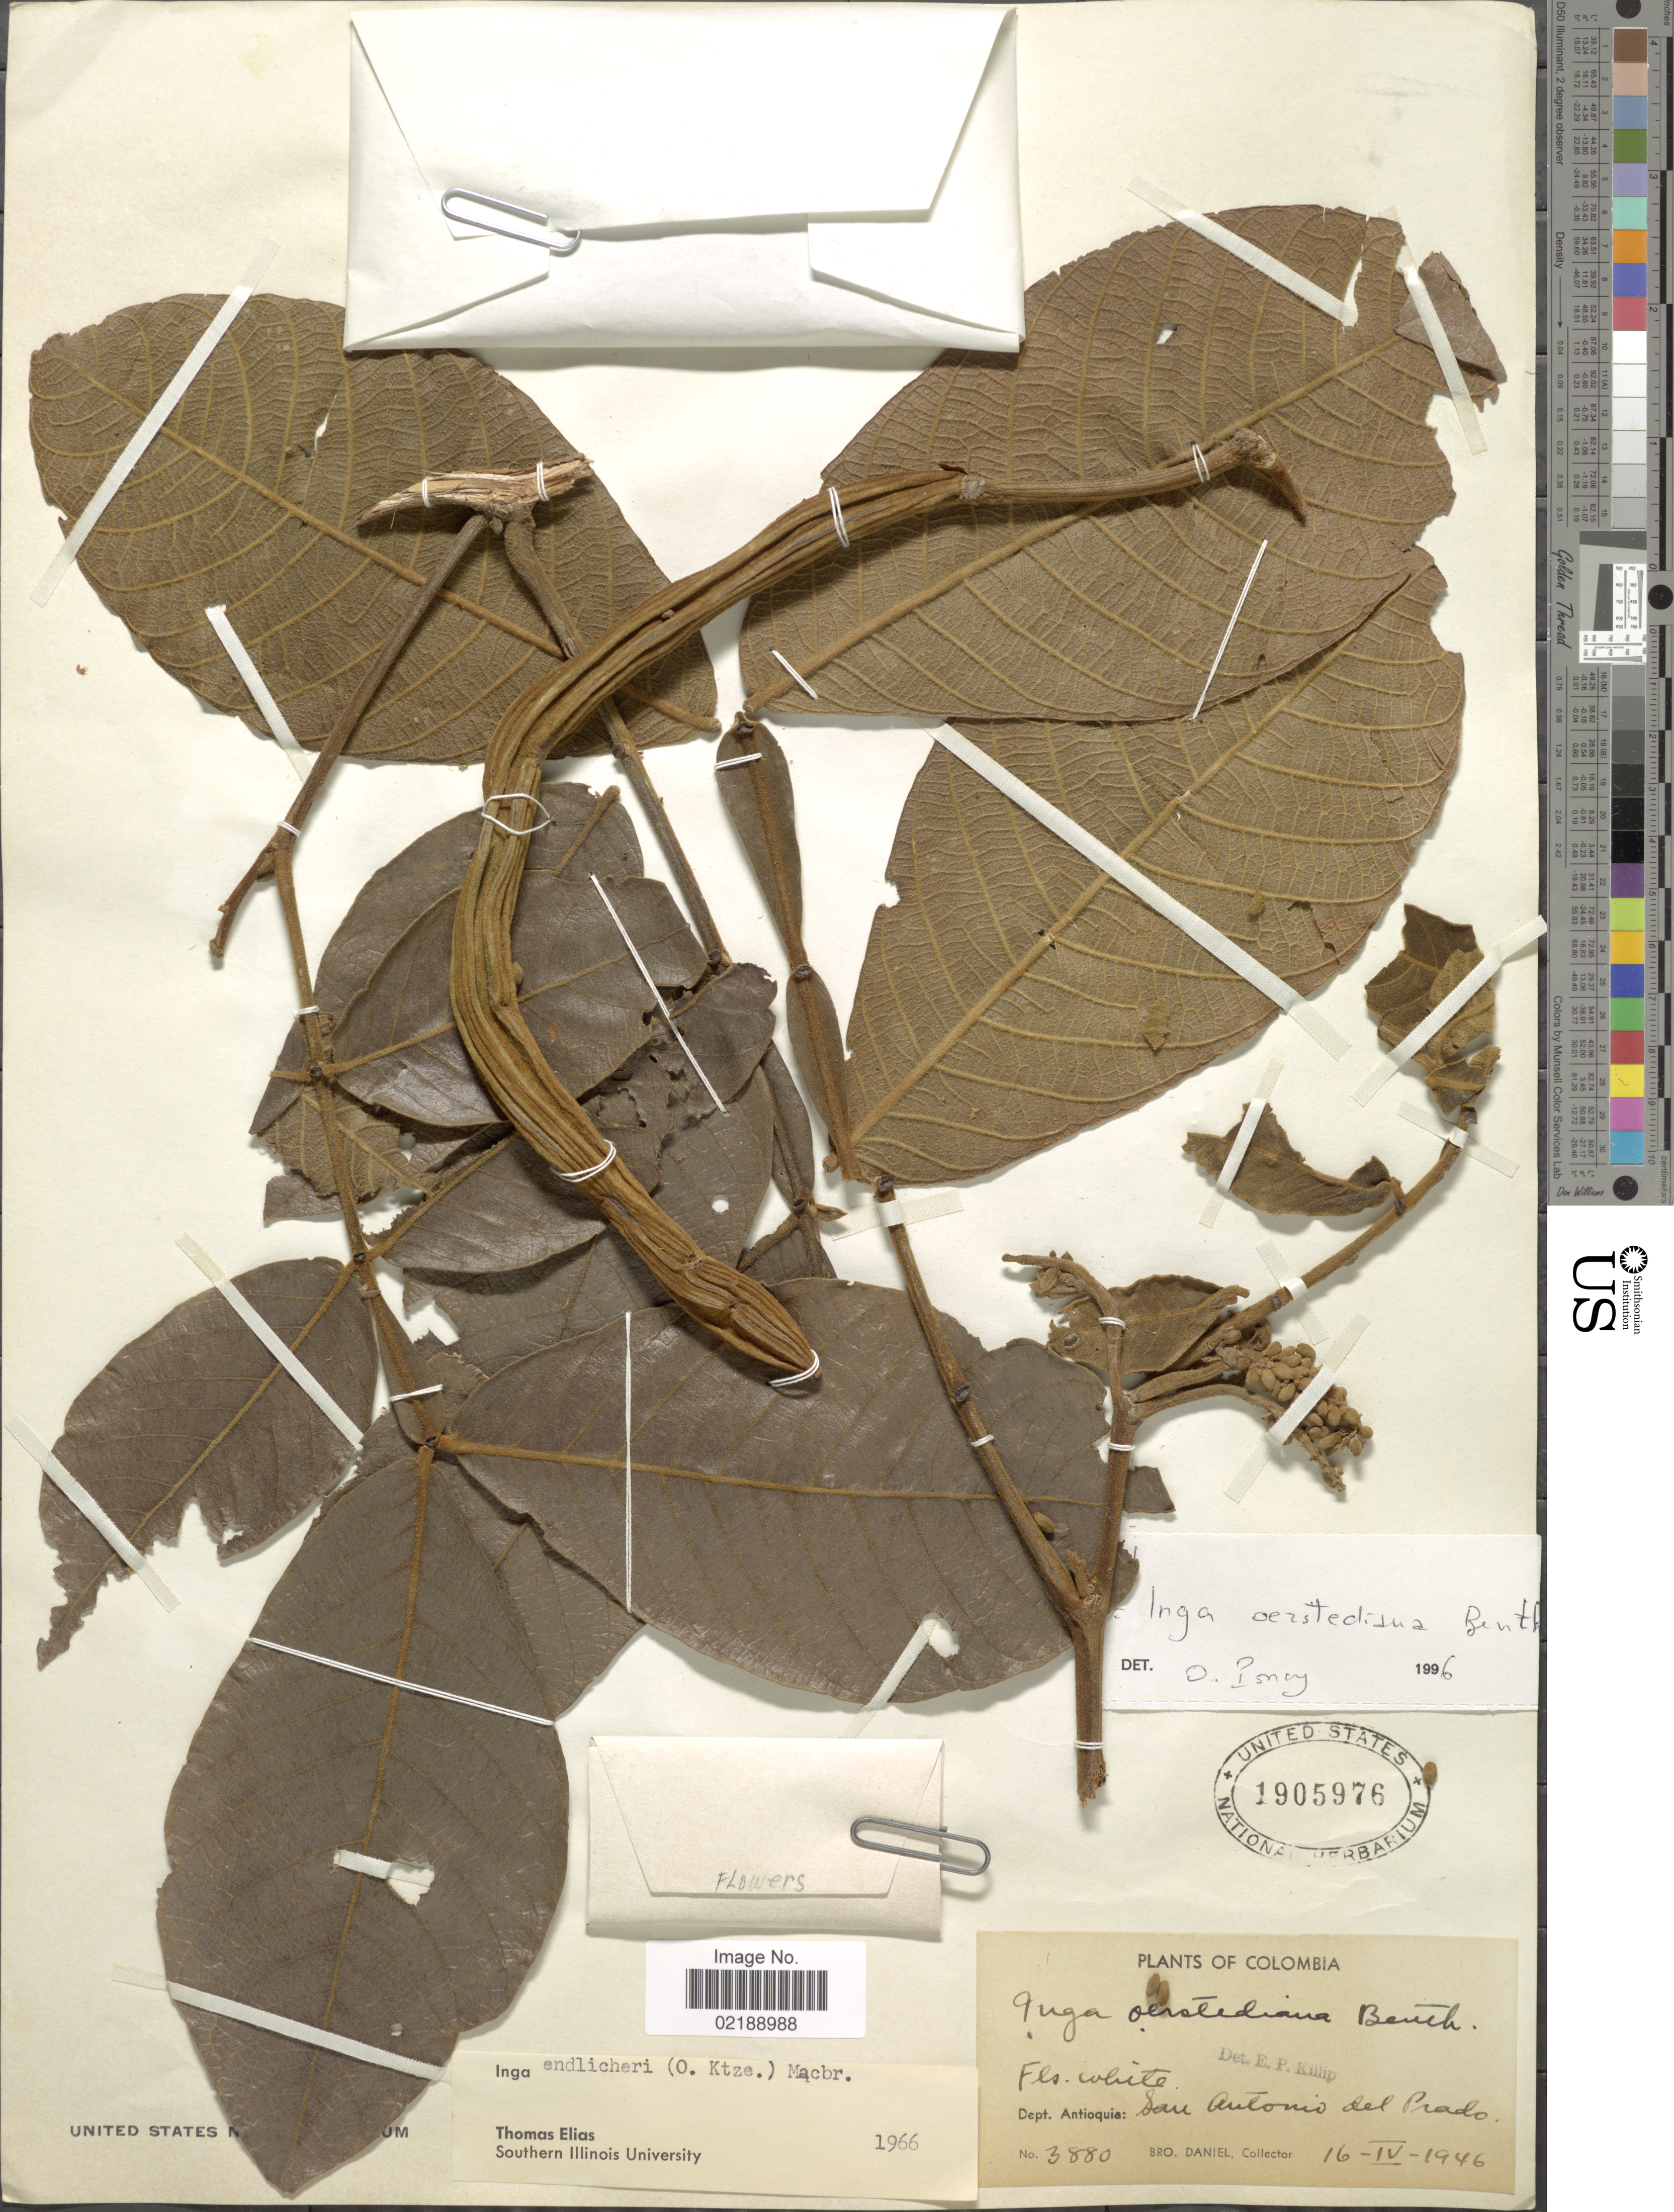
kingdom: Plantae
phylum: Tracheophyta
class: Magnoliopsida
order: Fabales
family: Fabaceae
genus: Inga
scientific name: Inga oerstediana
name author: Benth.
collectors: Bro. Daniel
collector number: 3880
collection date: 1946-04-16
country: Colombia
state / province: Antioquia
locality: Dept. Antioquia: San Antononia del Prado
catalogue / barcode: US 1905976